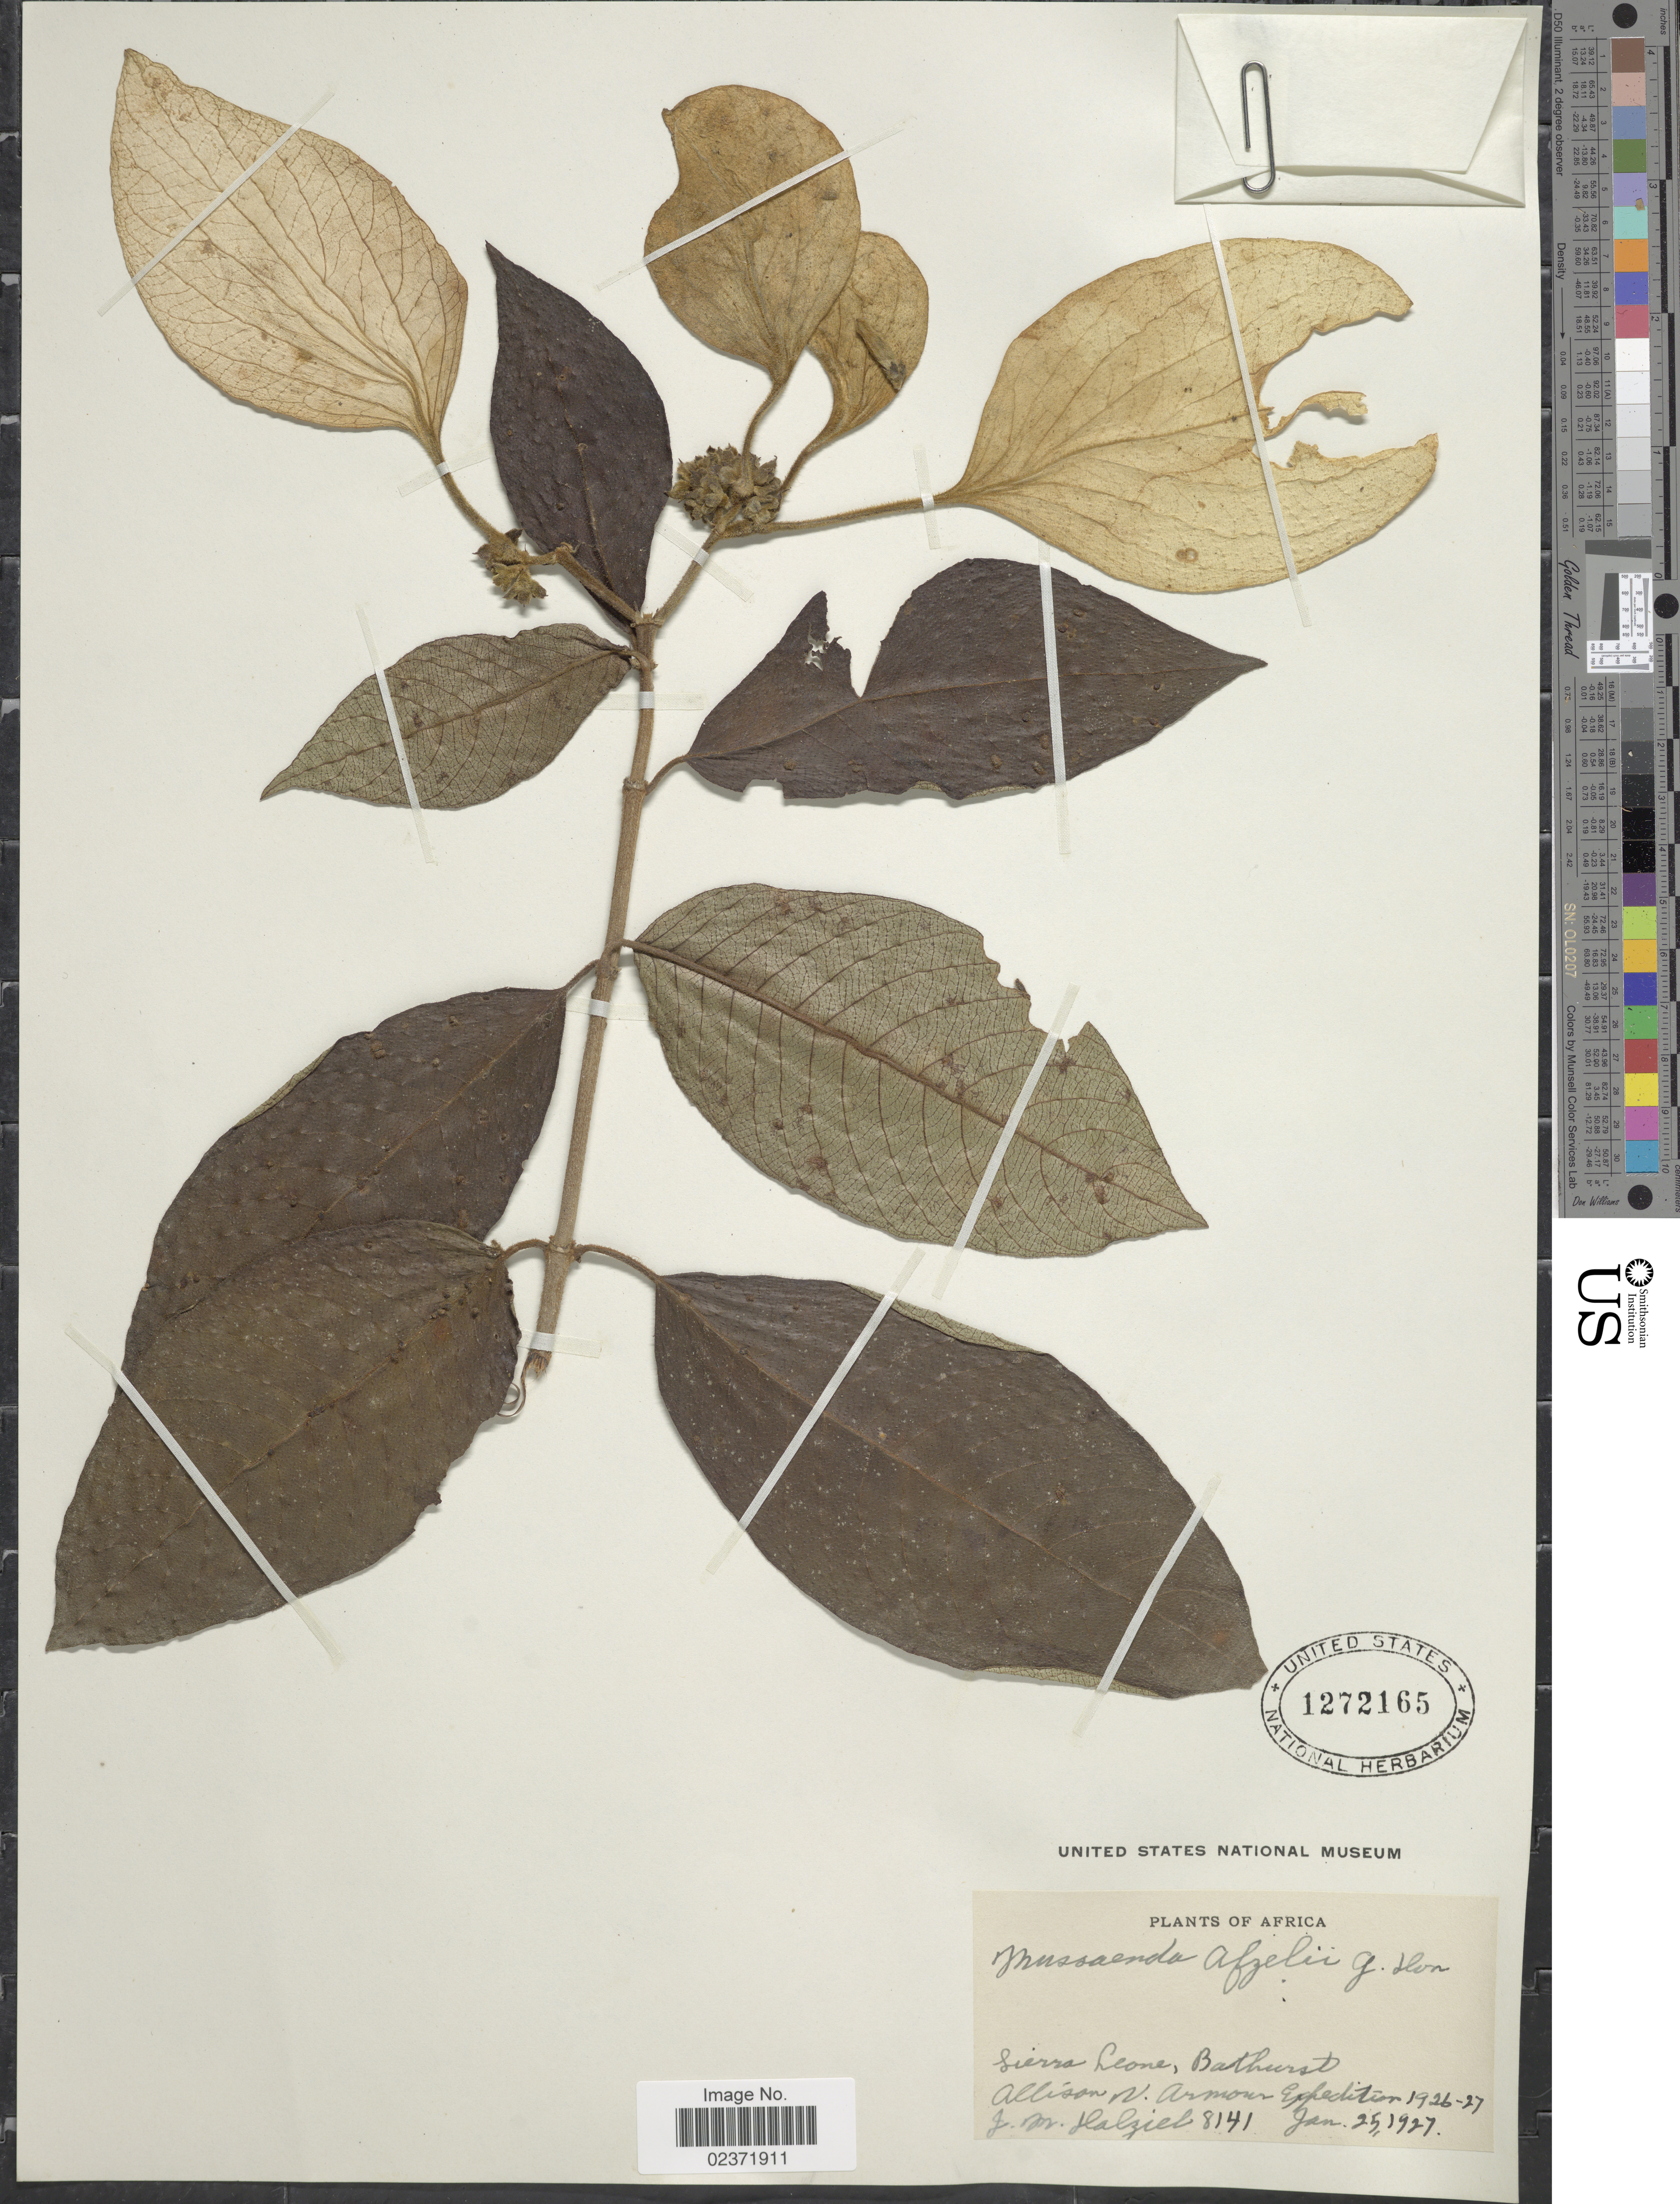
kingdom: Plantae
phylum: Tracheophyta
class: Magnoliopsida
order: Gentianales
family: Rubiaceae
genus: Mussaenda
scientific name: Mussaenda afzelii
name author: G. Don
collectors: J. Halziel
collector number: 8141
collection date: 1927-01-25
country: Sierra Leone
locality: Bathurst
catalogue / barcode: US 1272165